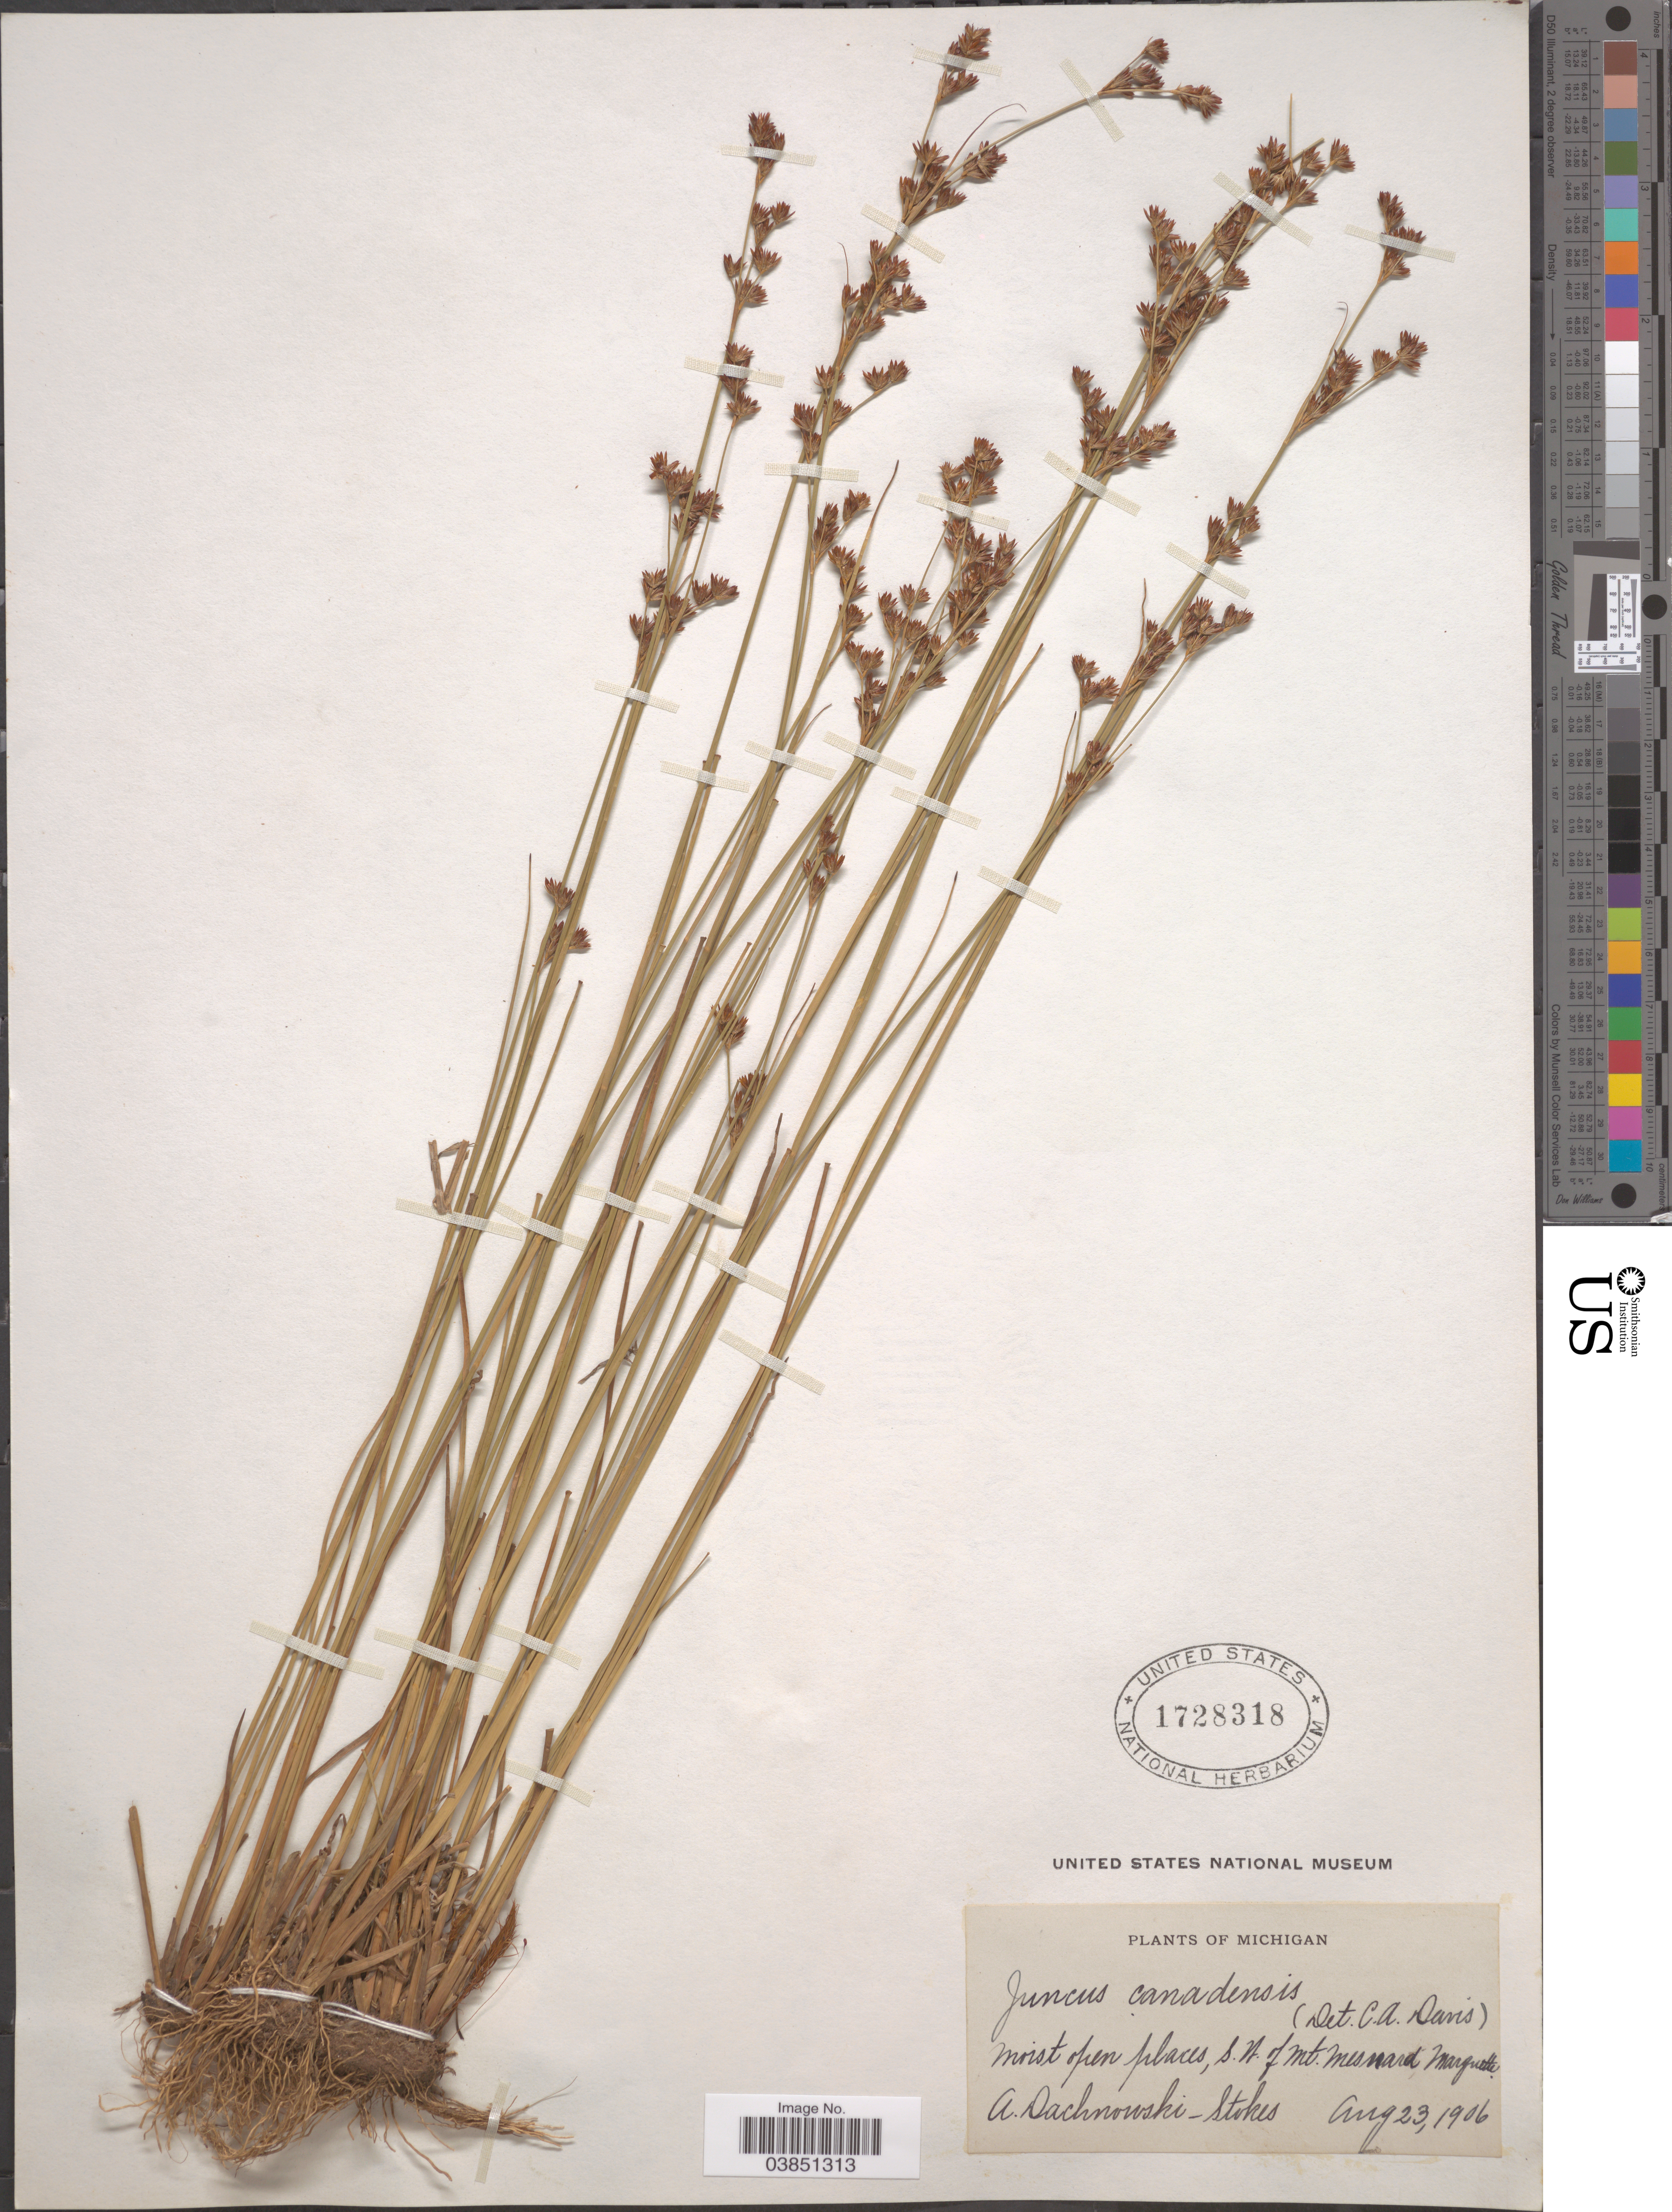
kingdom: Plantae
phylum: Tracheophyta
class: Liliopsida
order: Poales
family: Juncaceae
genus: Juncus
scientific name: Juncus canadensis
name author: J. Gay ex Laharpe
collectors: A. P. Dachnowski-Stokes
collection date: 1906-08-23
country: United States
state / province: Michigan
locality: S. W. of Mt. Mesnard Marquette.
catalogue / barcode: US 1728318